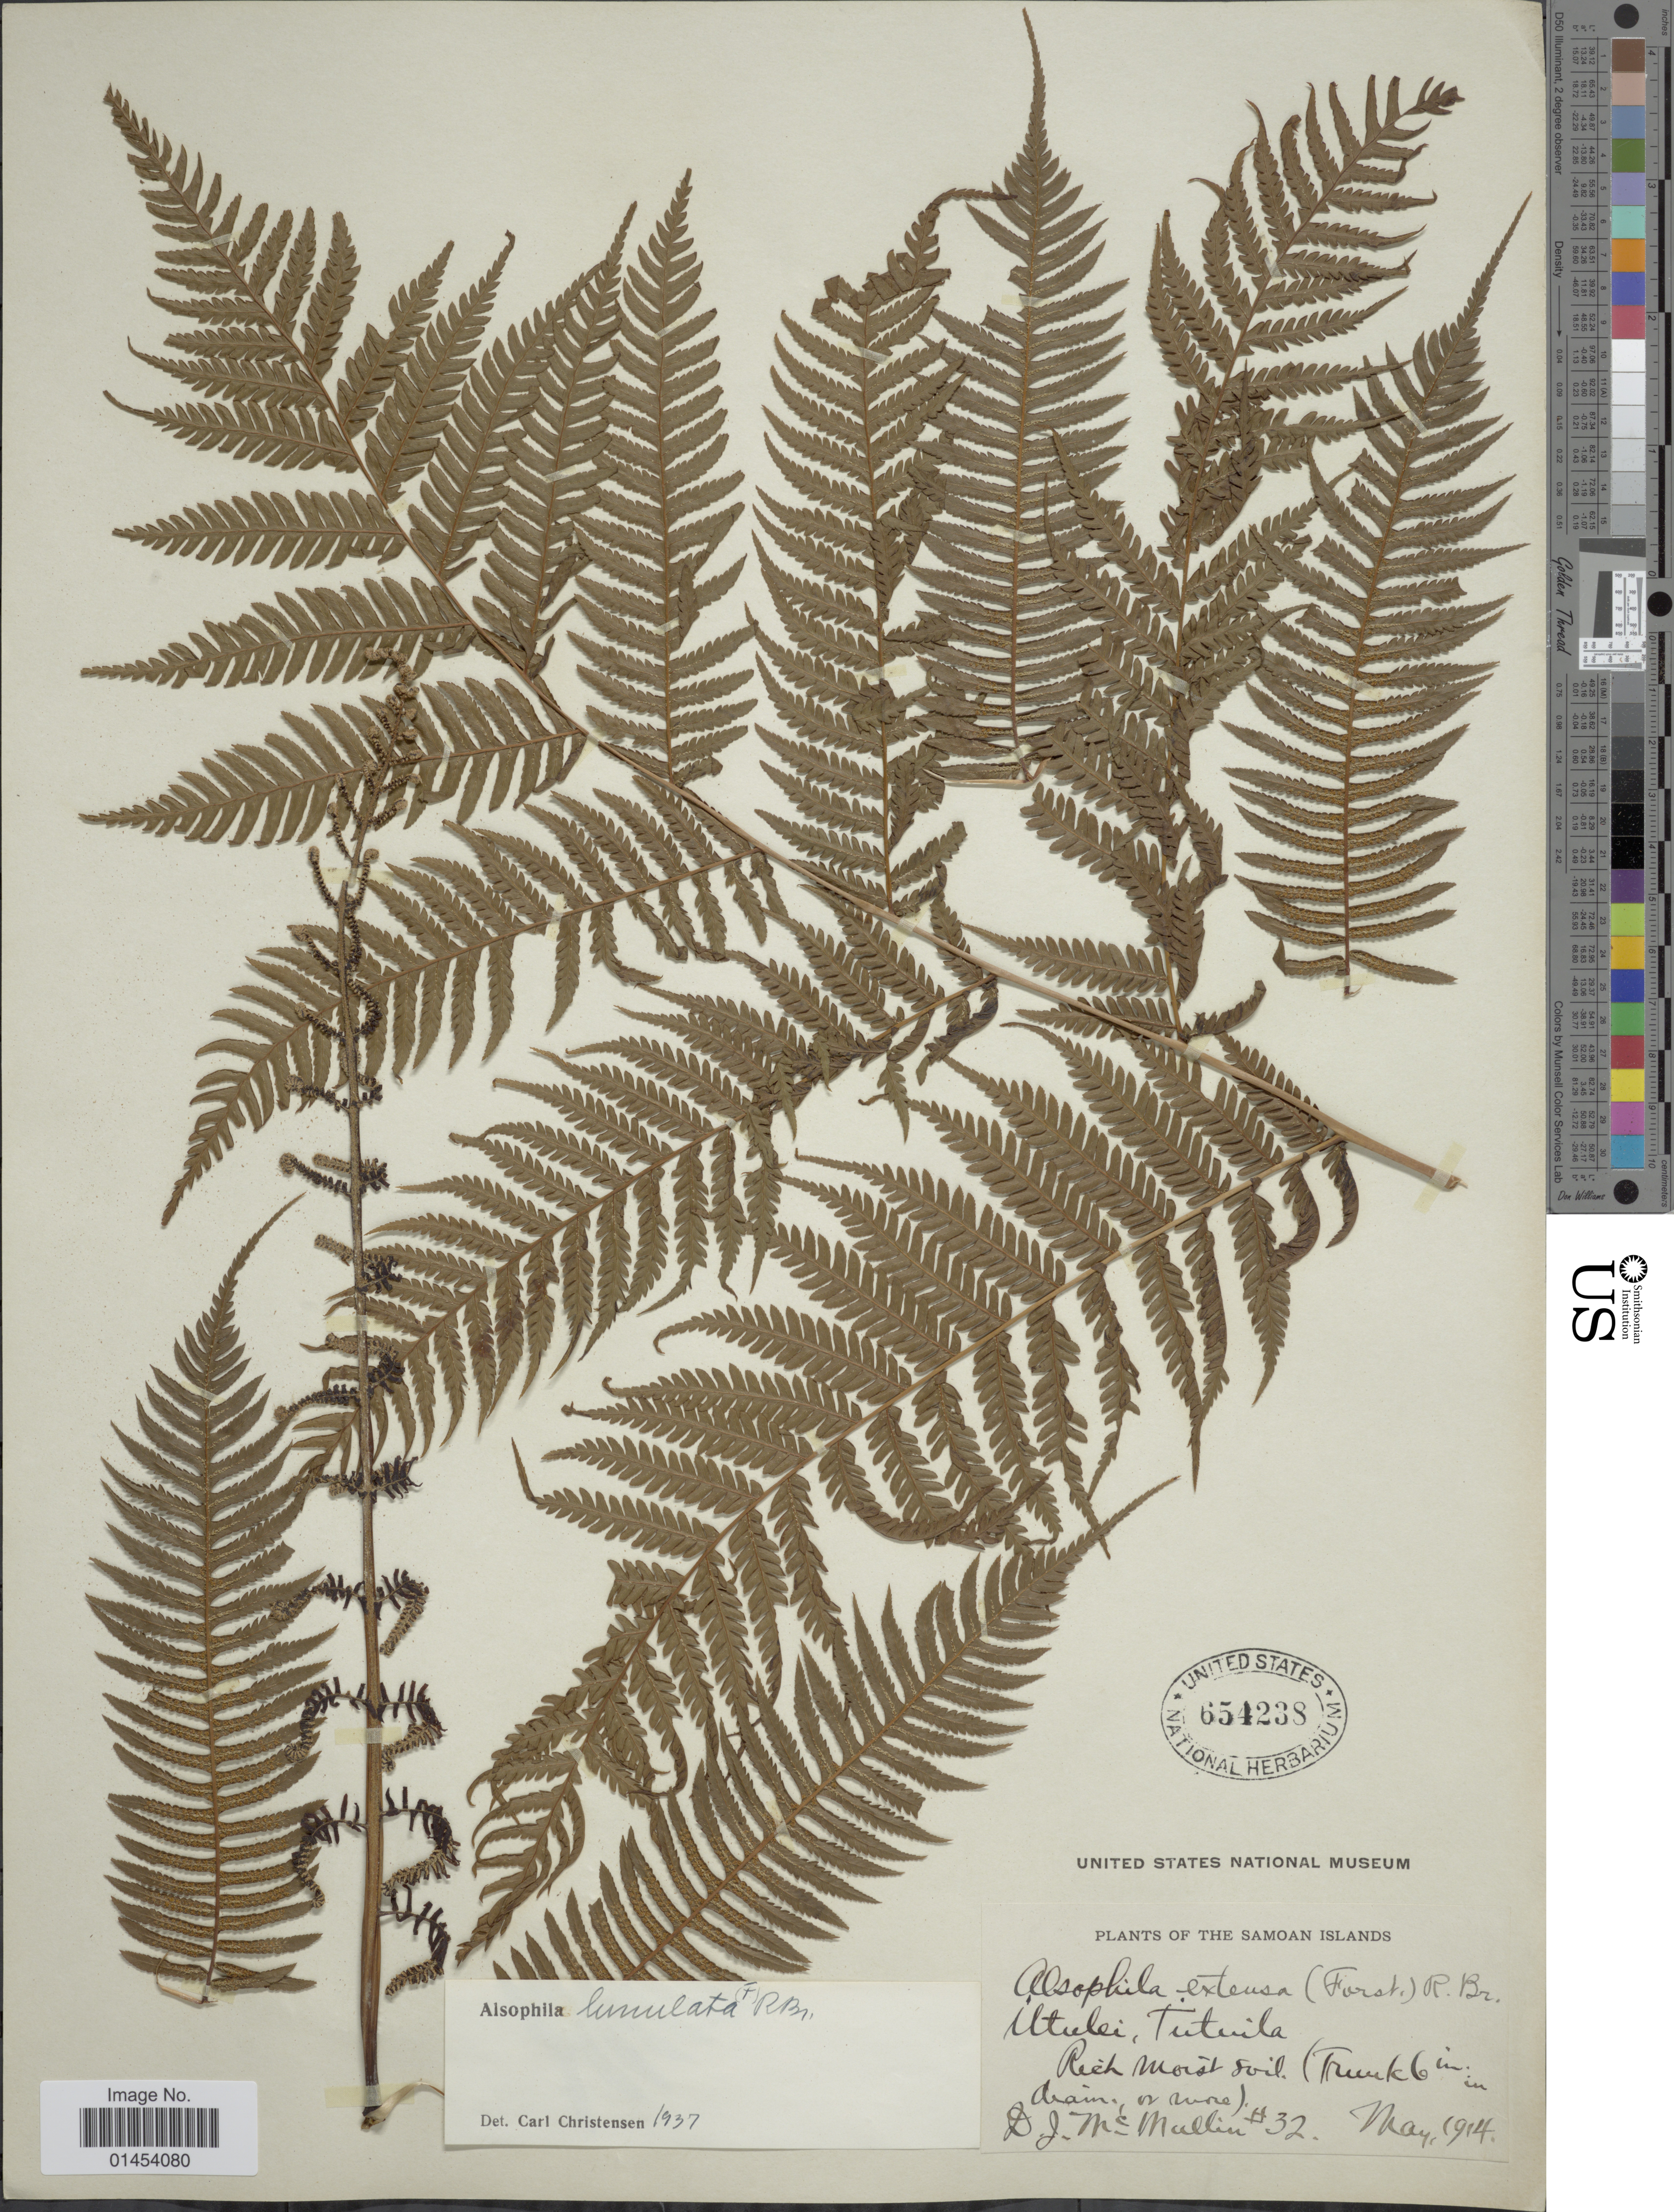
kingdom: Plantae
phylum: Tracheophyta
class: Polypodiopsida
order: Cyatheales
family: Cyatheaceae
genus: Cyathea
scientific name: Cyathea lunulata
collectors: D. McMullin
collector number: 32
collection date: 1914-05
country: American Samoa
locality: Utulei, Tutuila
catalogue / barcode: US 654238